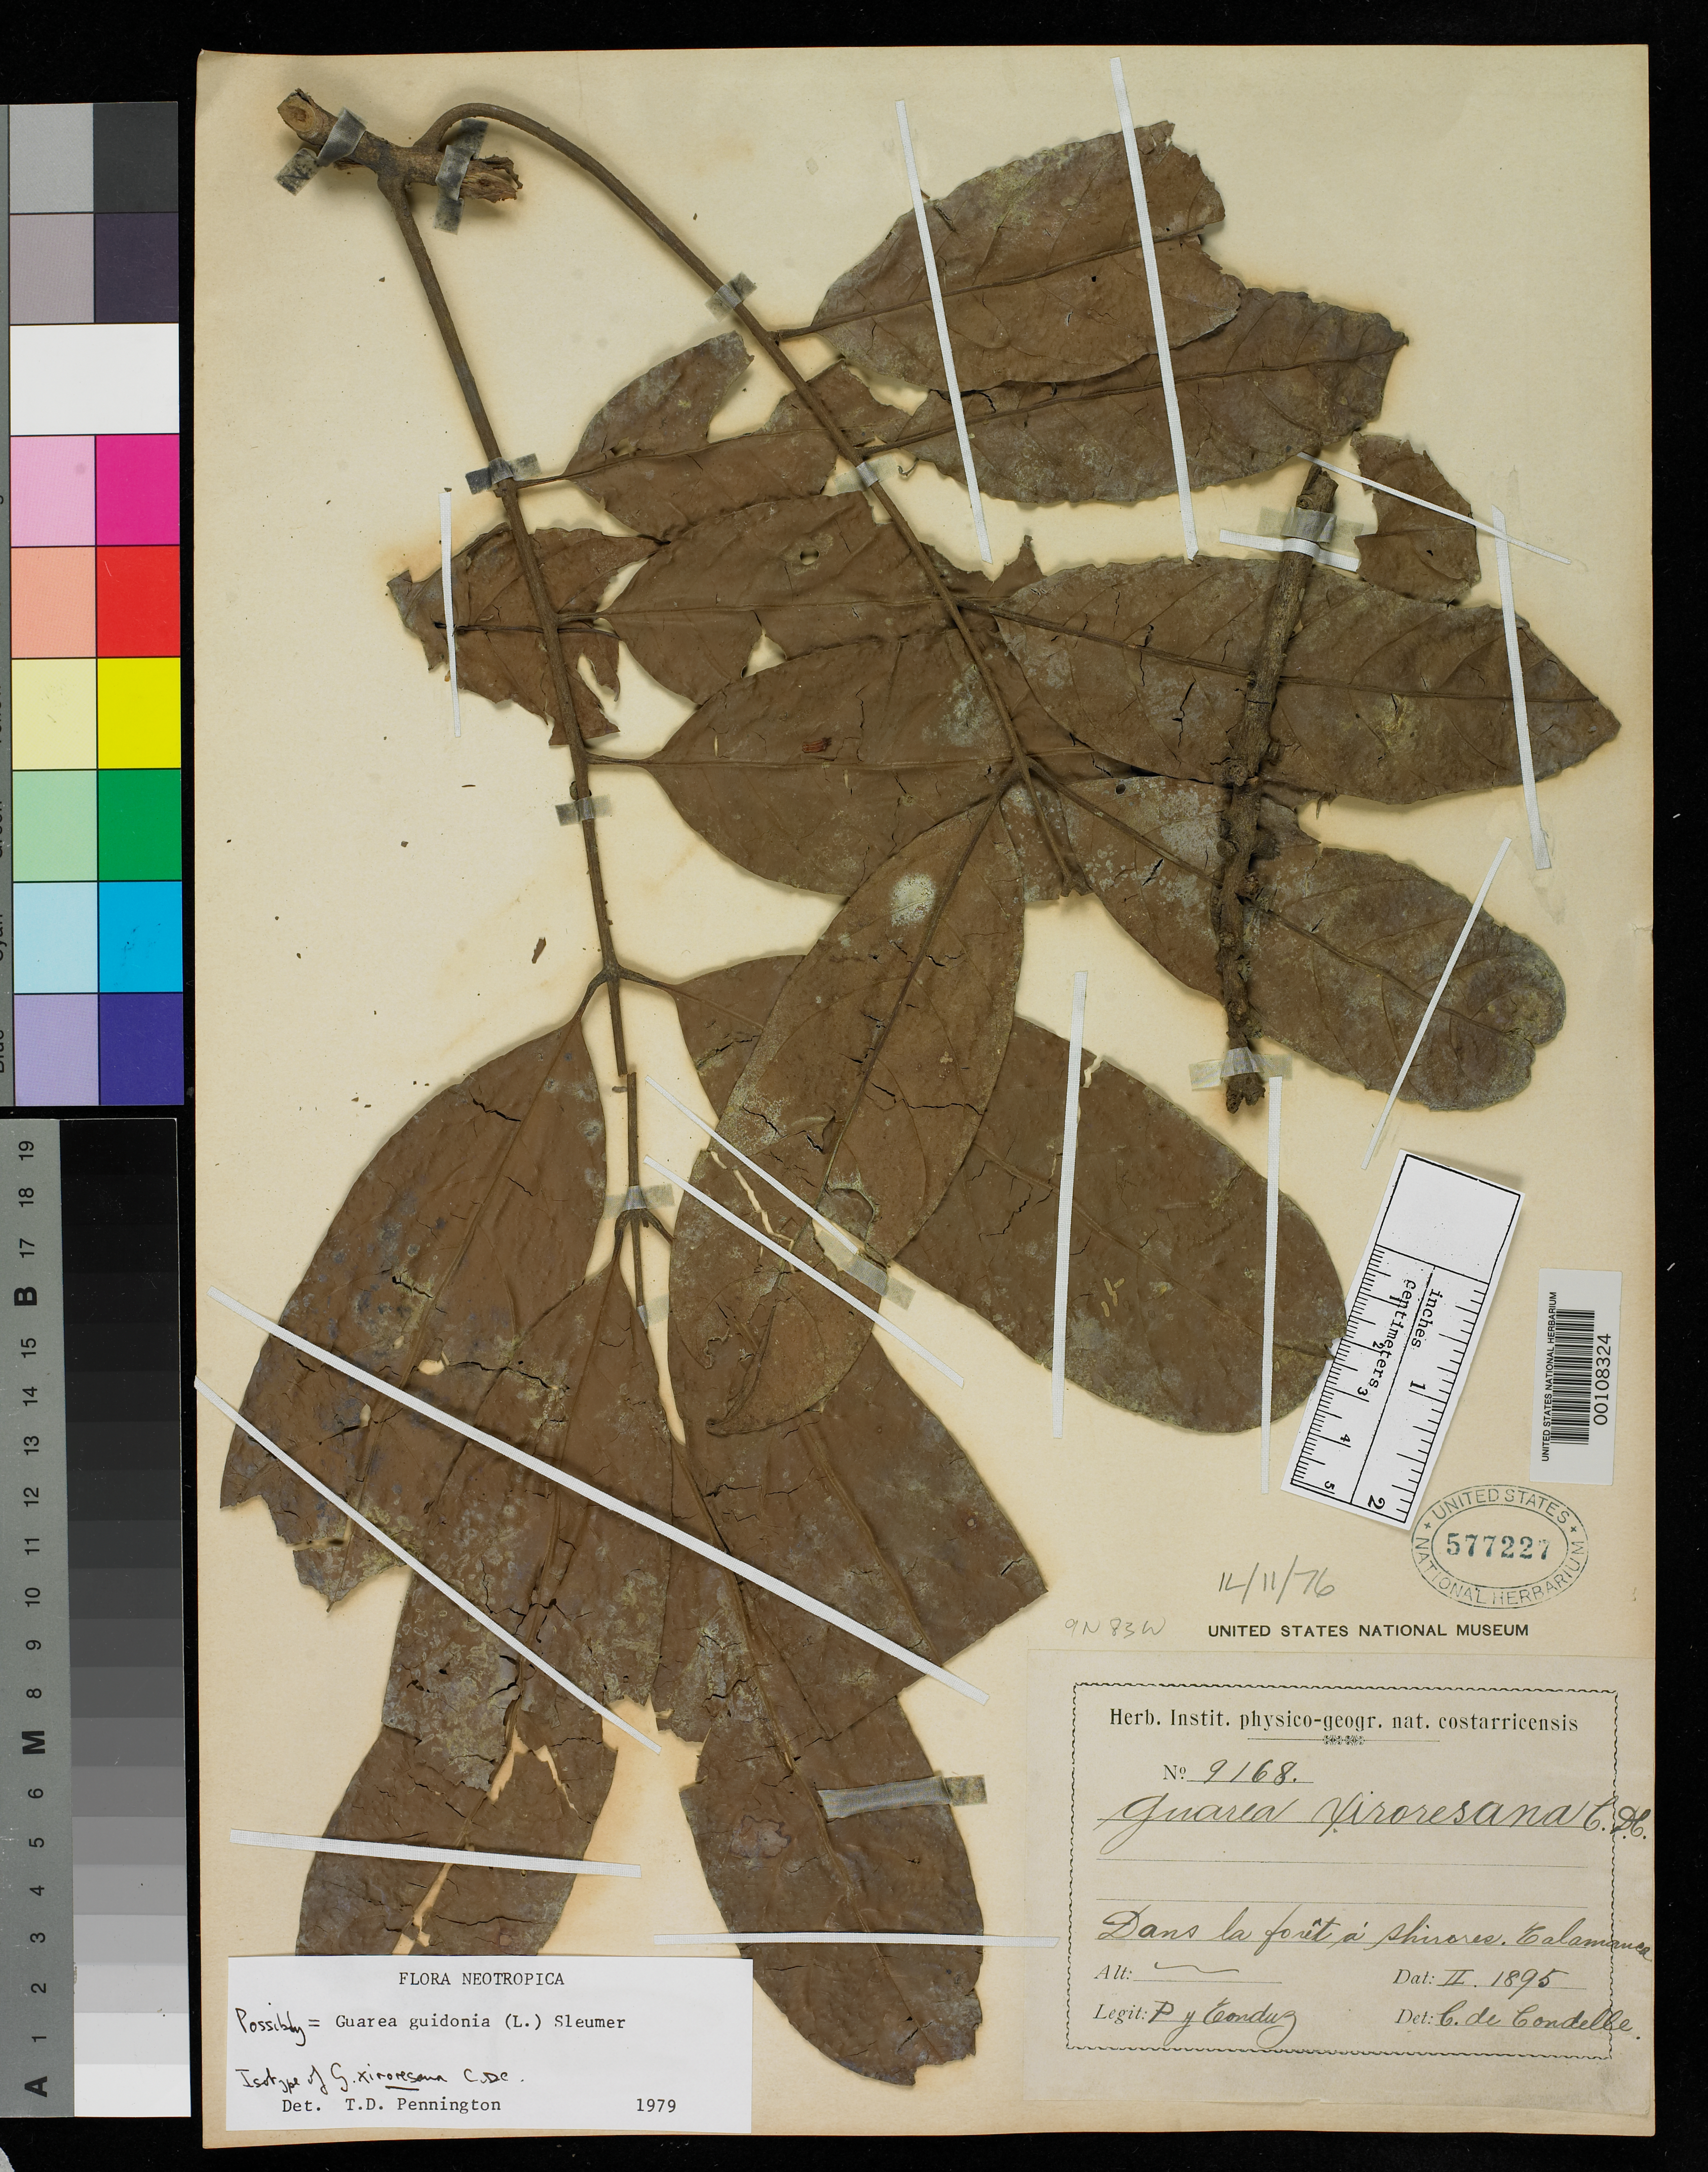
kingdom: Plantae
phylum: Tracheophyta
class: Magnoliopsida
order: Sapindales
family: Meliaceae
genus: Guarea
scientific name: Guarea xiroresana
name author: C. DC.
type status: Isotype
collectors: H. F. Pittier & A. Tonduz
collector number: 9168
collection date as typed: Feb 1895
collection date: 1895-02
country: Costa Rica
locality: Dans la foret a Shirores, Talamanca.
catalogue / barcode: US 577227